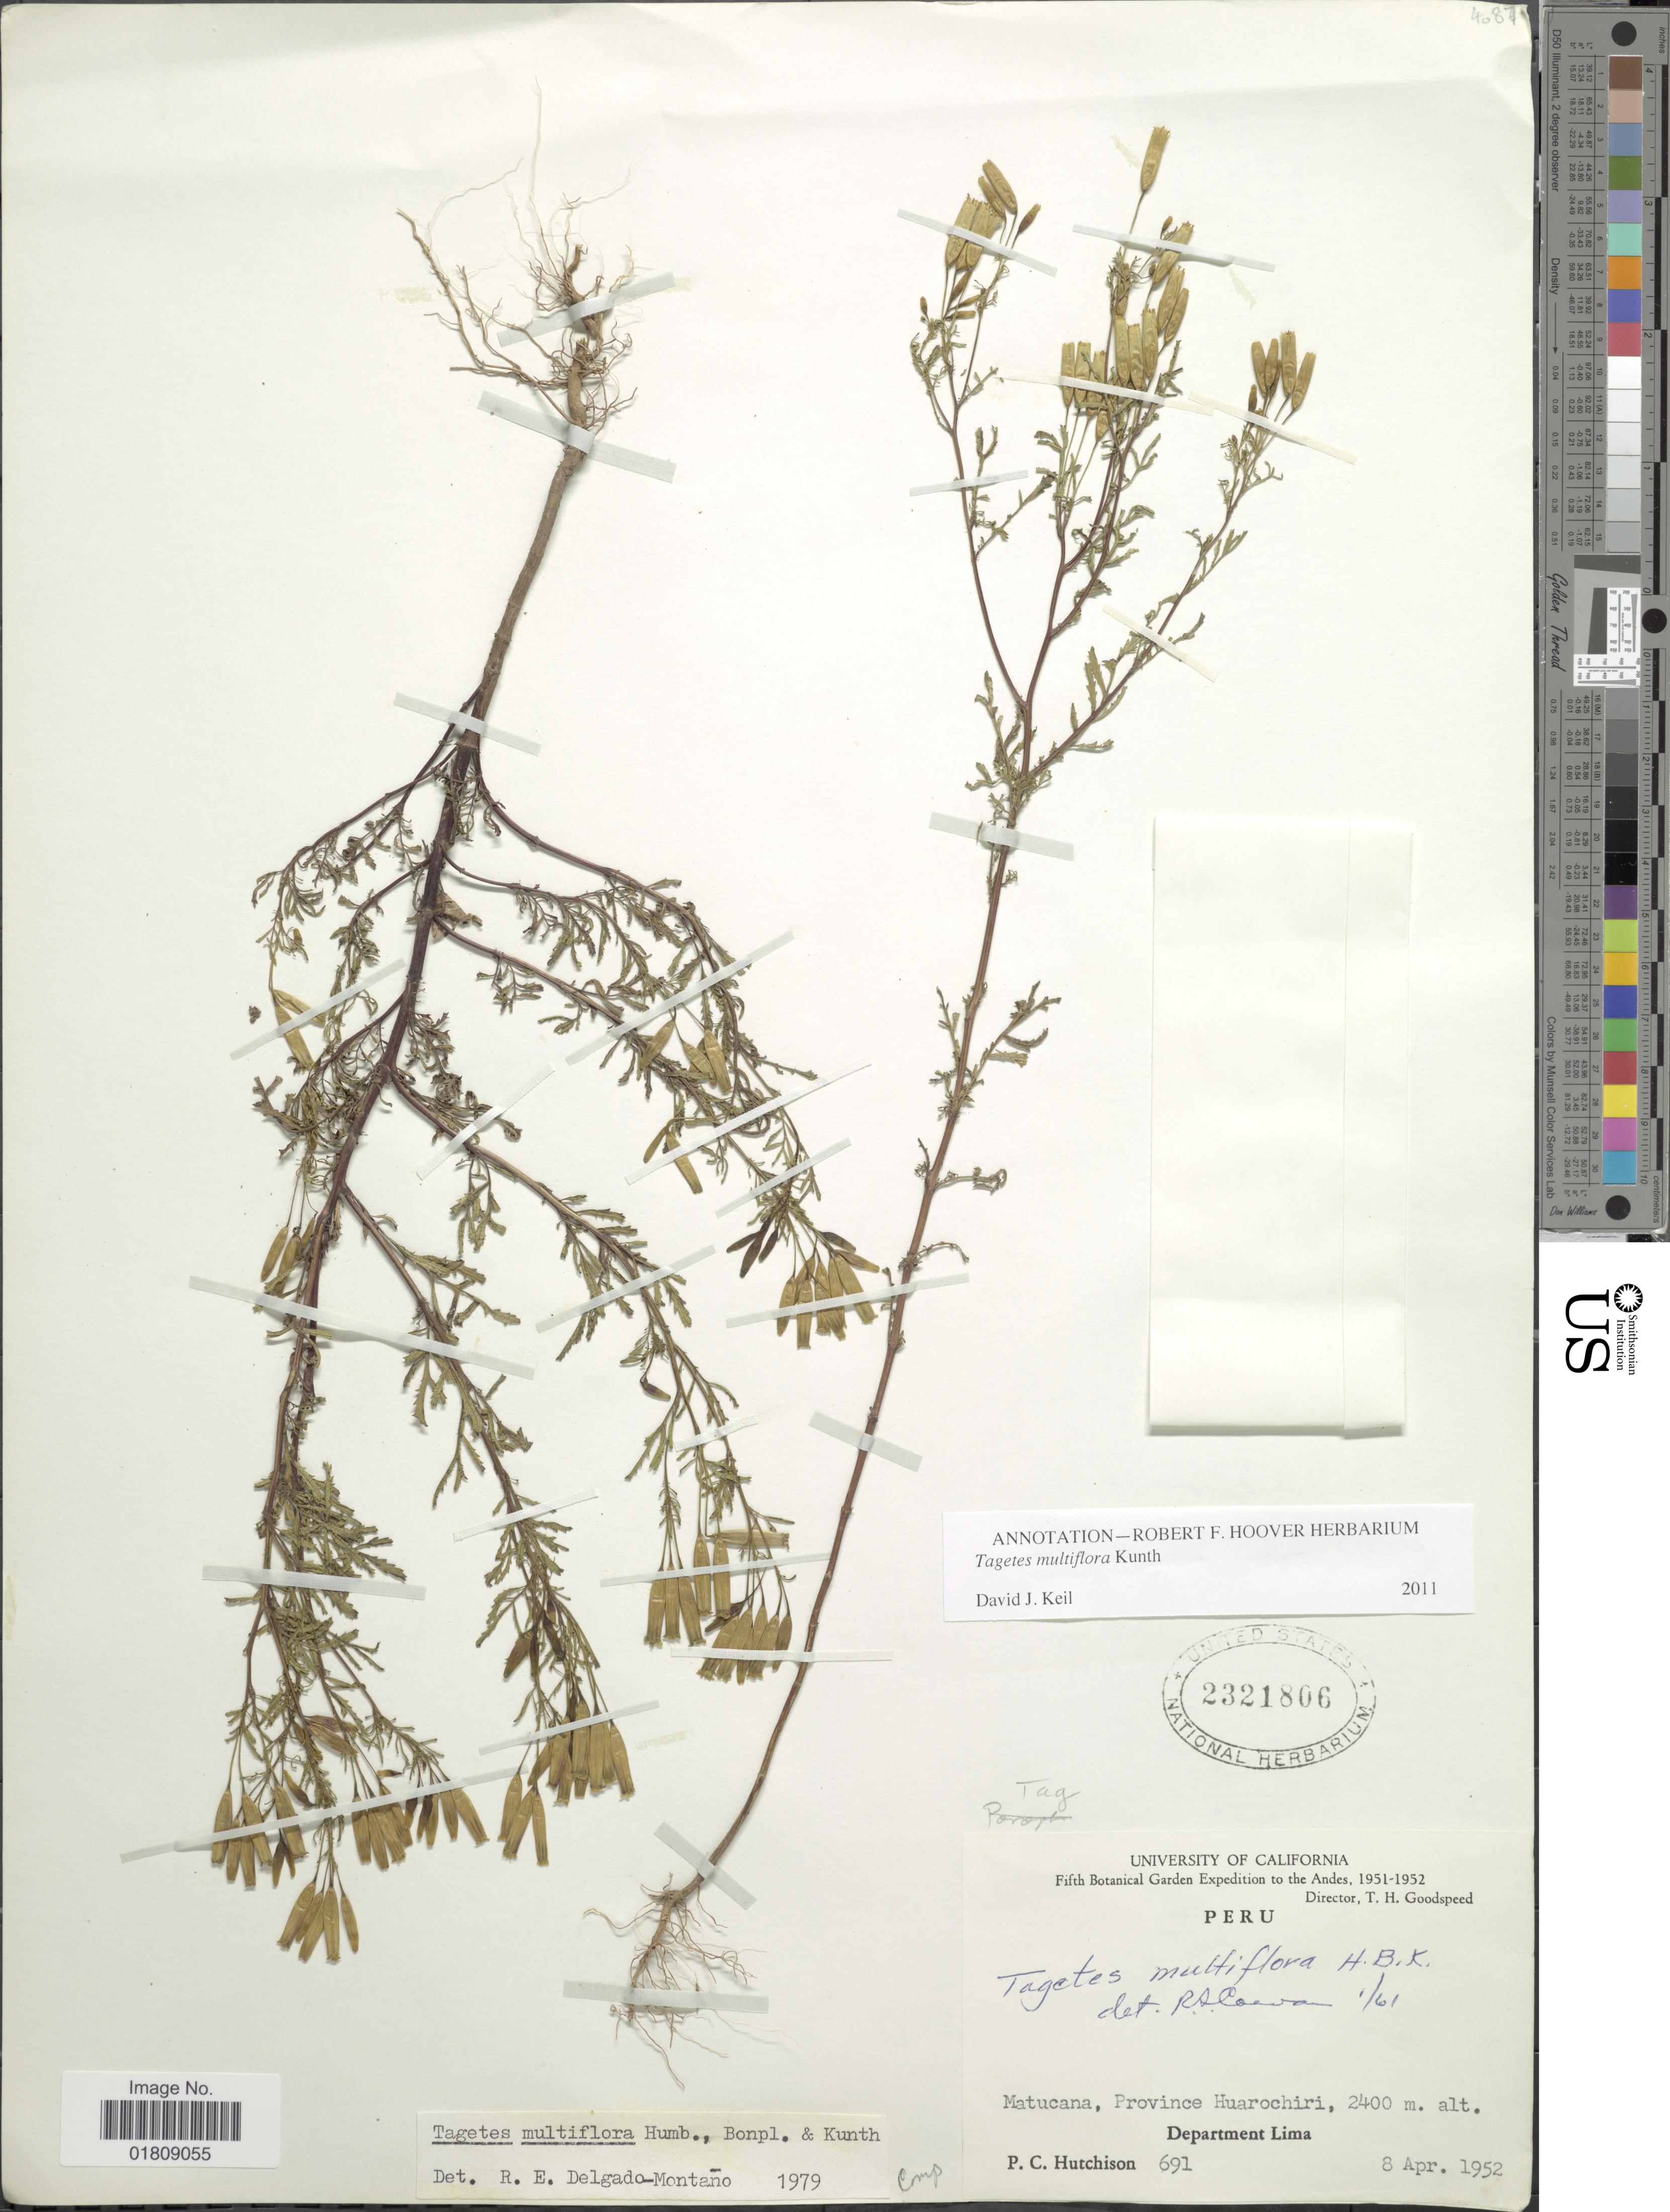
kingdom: Plantae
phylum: Tracheophyta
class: Magnoliopsida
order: Asterales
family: Asteraceae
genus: Tagetes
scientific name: Tagetes multiflora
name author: Kunth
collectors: P. C. Hutchison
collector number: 691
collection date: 1952-04-08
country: Peru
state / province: Lima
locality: Andes, Matucana, Province Huarochiri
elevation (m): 2400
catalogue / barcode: US 2321806